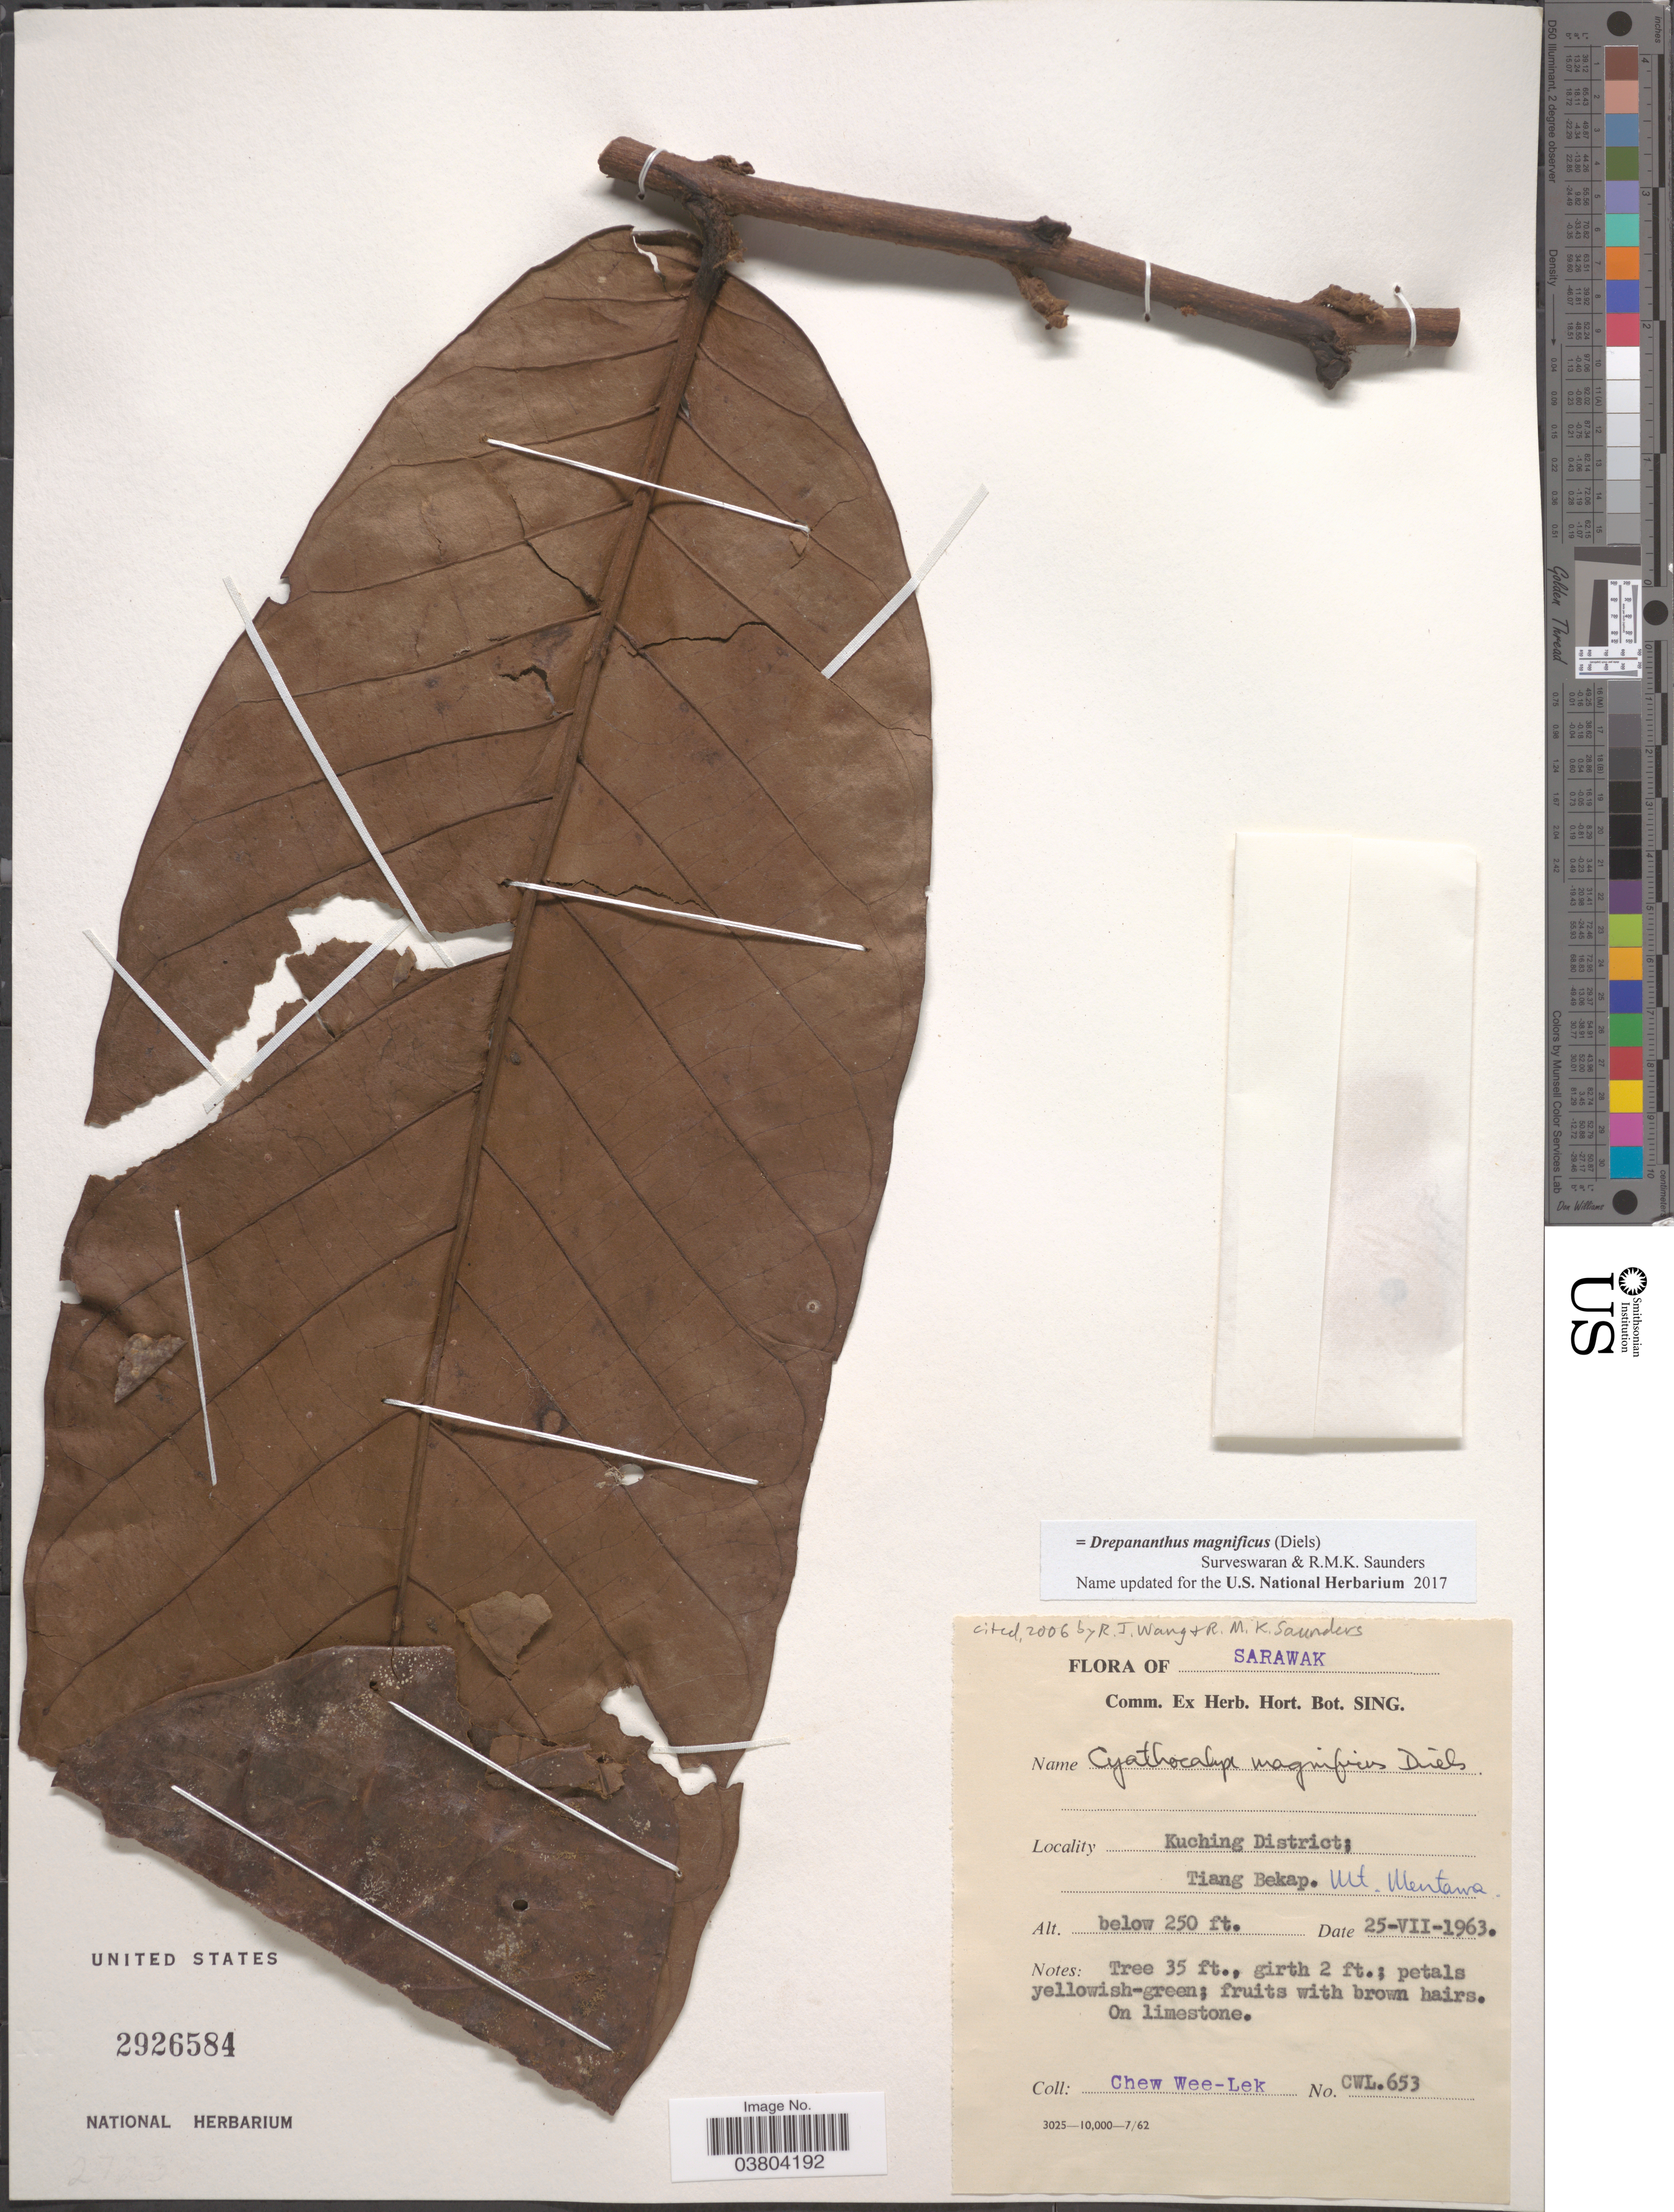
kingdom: Plantae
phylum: Tracheophyta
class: Magnoliopsida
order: Magnoliales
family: Annonaceae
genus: Drepananthus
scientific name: Drepananthus magnificus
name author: (Diels) Surveswaran & R.M.K. Saunders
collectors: W. Chew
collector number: CWL653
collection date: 1963-07-25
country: Malaysia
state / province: Sarawak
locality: Kuching District; Tiang Bekap. Mt. Mentawa.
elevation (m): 76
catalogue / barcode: US 2926584